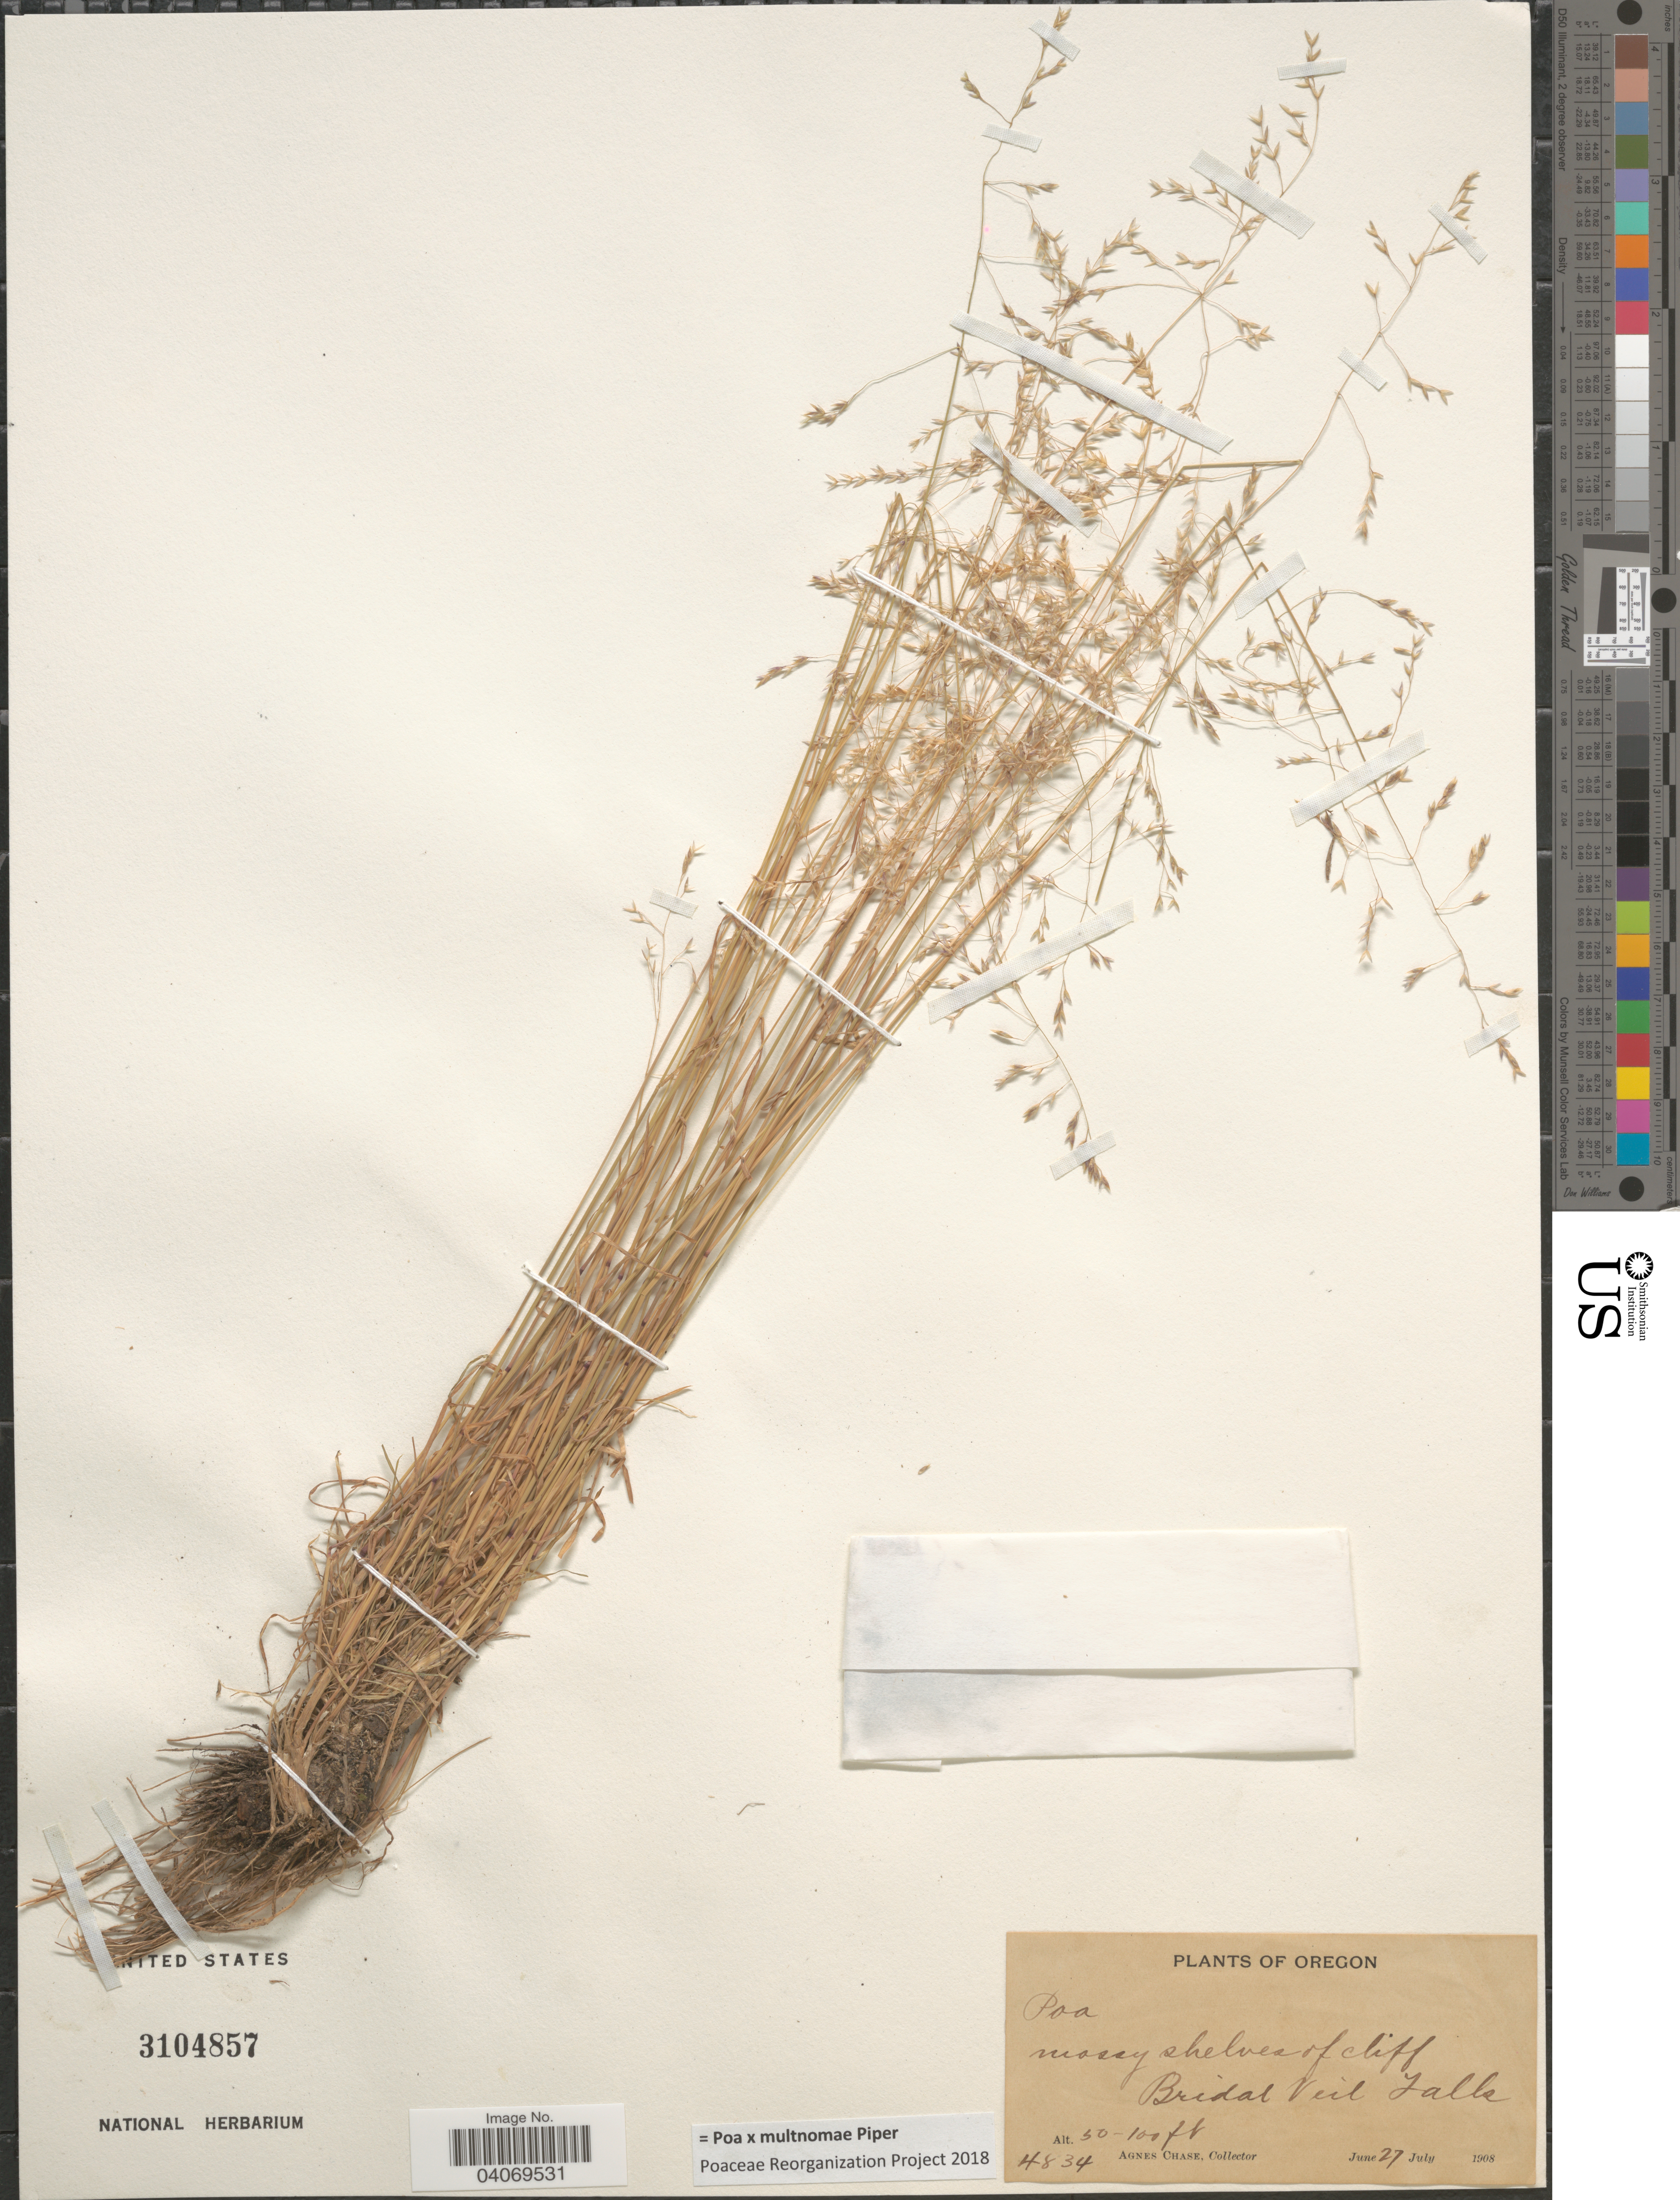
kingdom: Plantae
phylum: Tracheophyta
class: Liliopsida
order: Poales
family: Poaceae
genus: Poa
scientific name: Poa x multnomae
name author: Piper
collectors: A. Chase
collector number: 4834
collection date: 1908-07-27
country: United States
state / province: Oregon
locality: Mossy shelves of cliff Bridal Veil Falls.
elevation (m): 15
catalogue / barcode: US 3104857